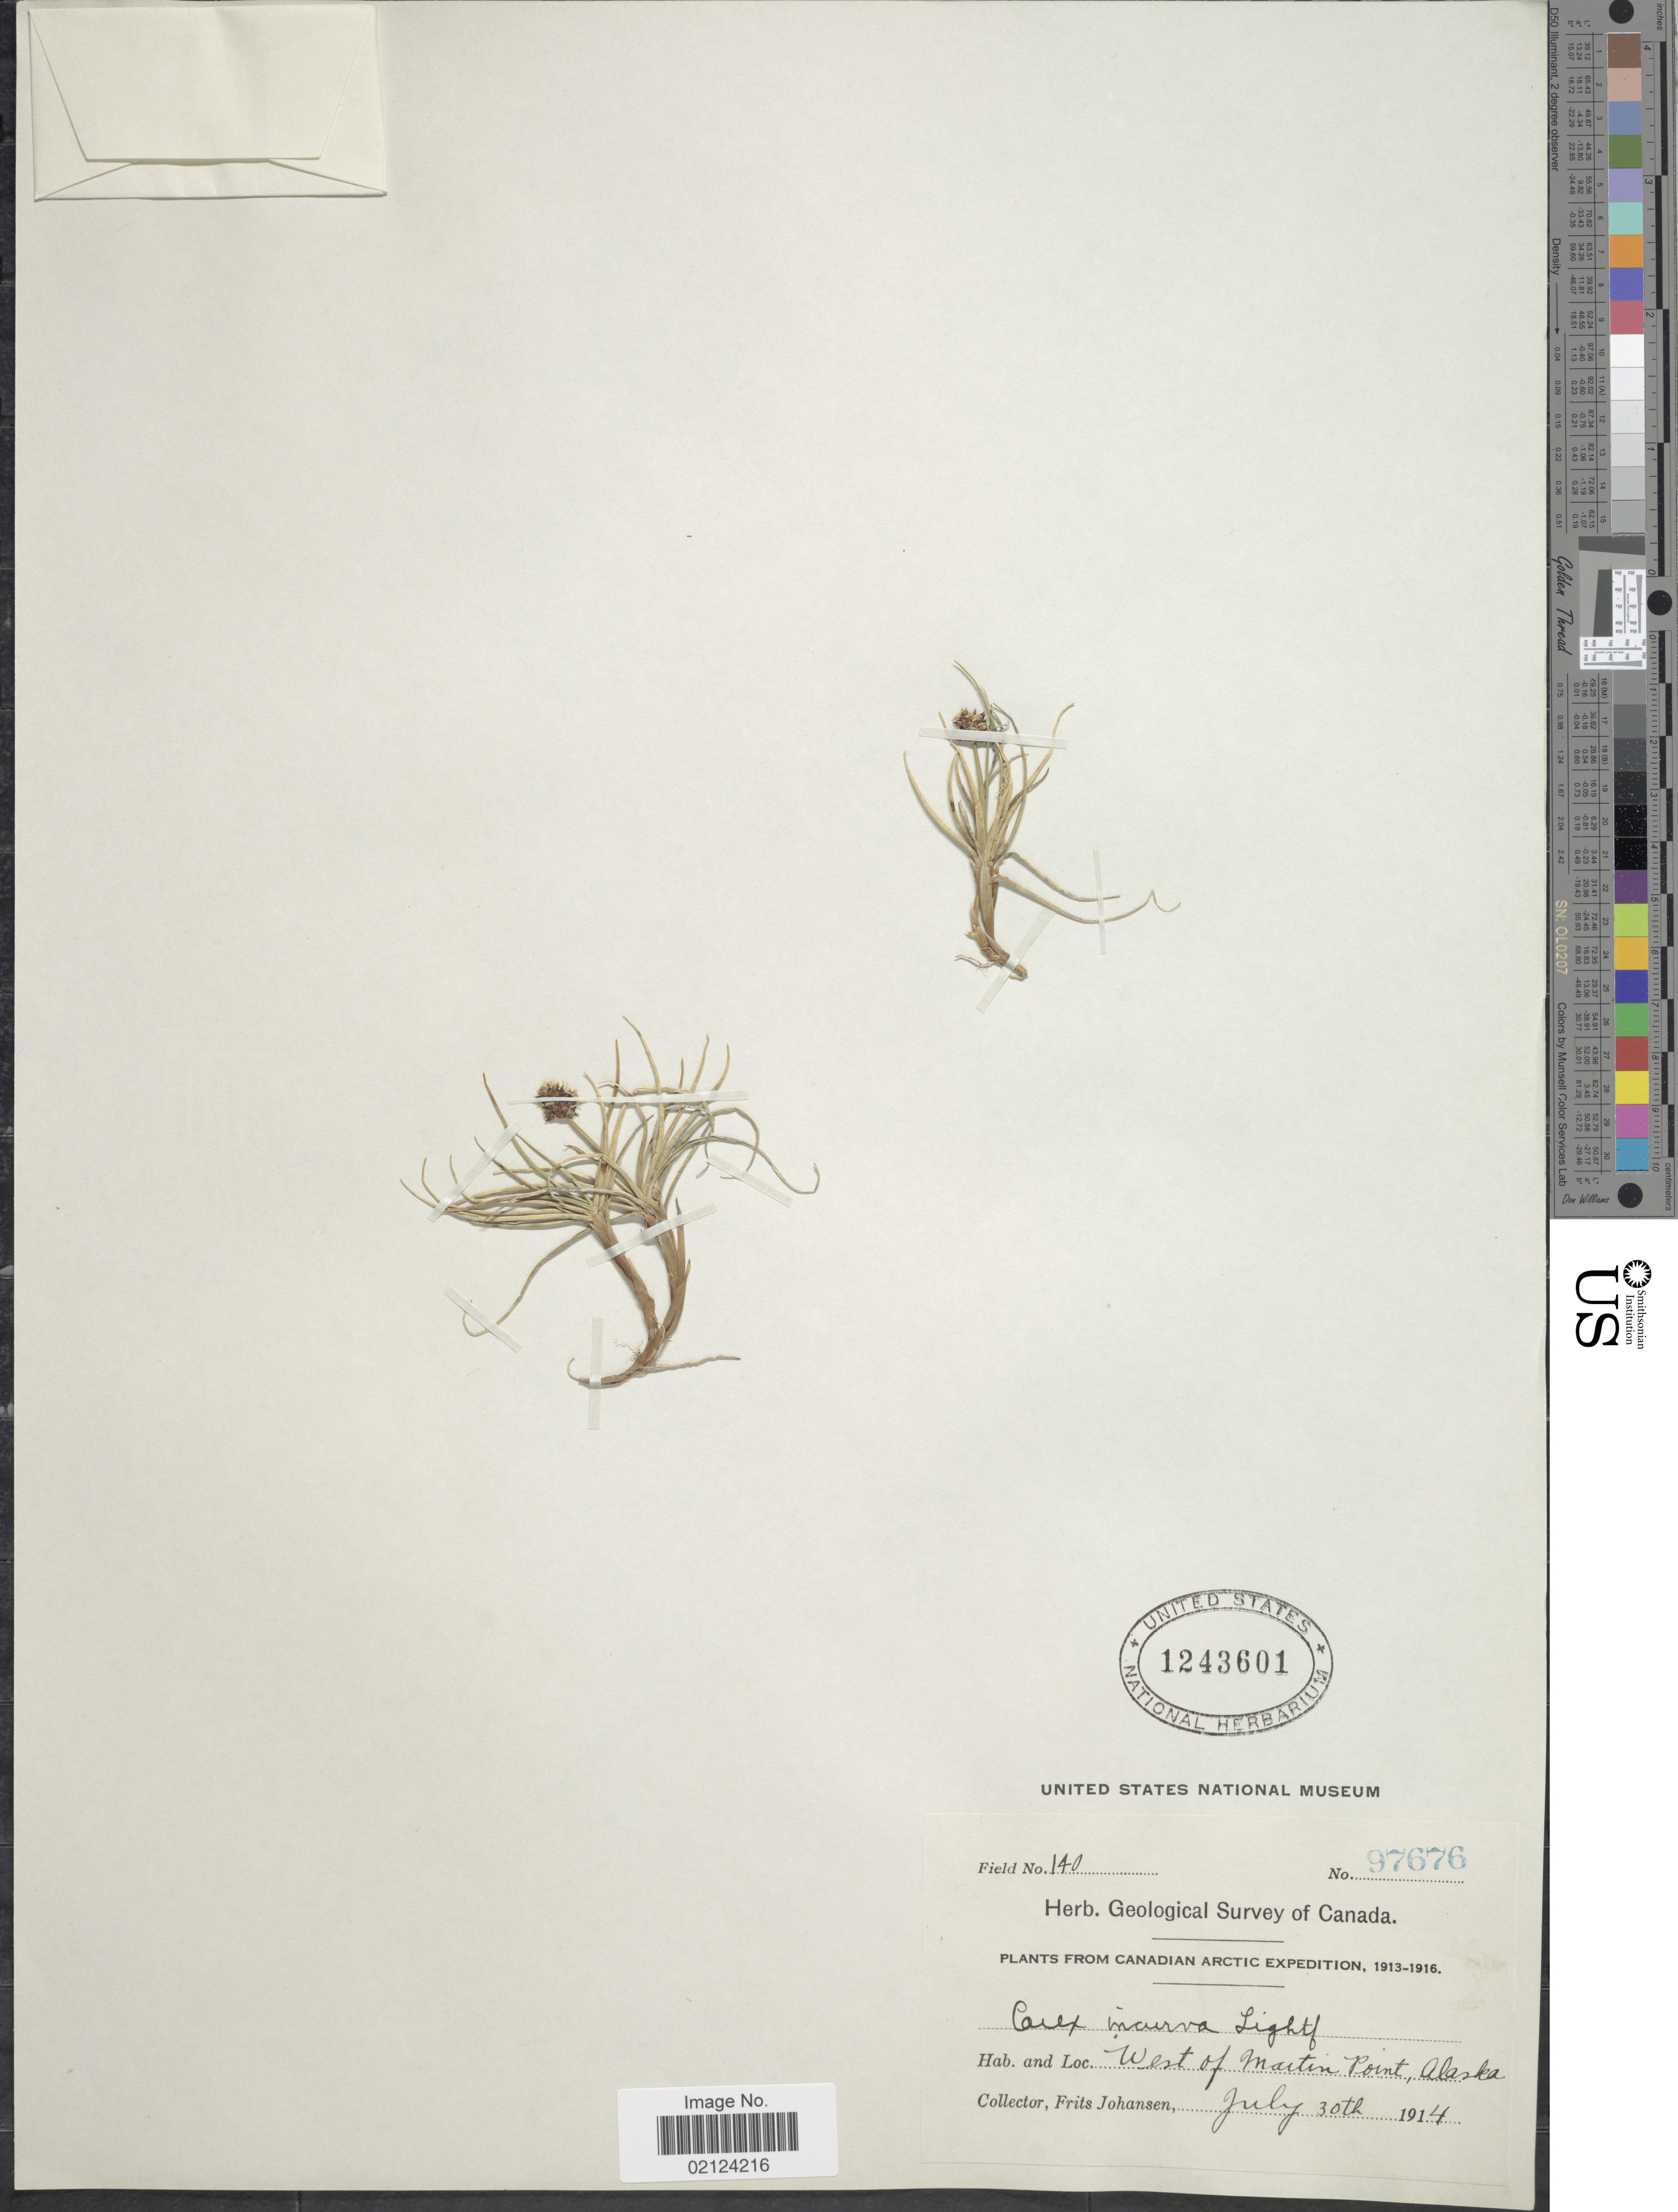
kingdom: Plantae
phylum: Tracheophyta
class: Liliopsida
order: Poales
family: Cyperaceae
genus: Carex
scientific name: Carex maritima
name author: Gunnerus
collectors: F. Johansen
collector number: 97676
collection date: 1914-07-30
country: United States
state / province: Alaska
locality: West of Martin Point, Canadian Arctic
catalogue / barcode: US 1243601